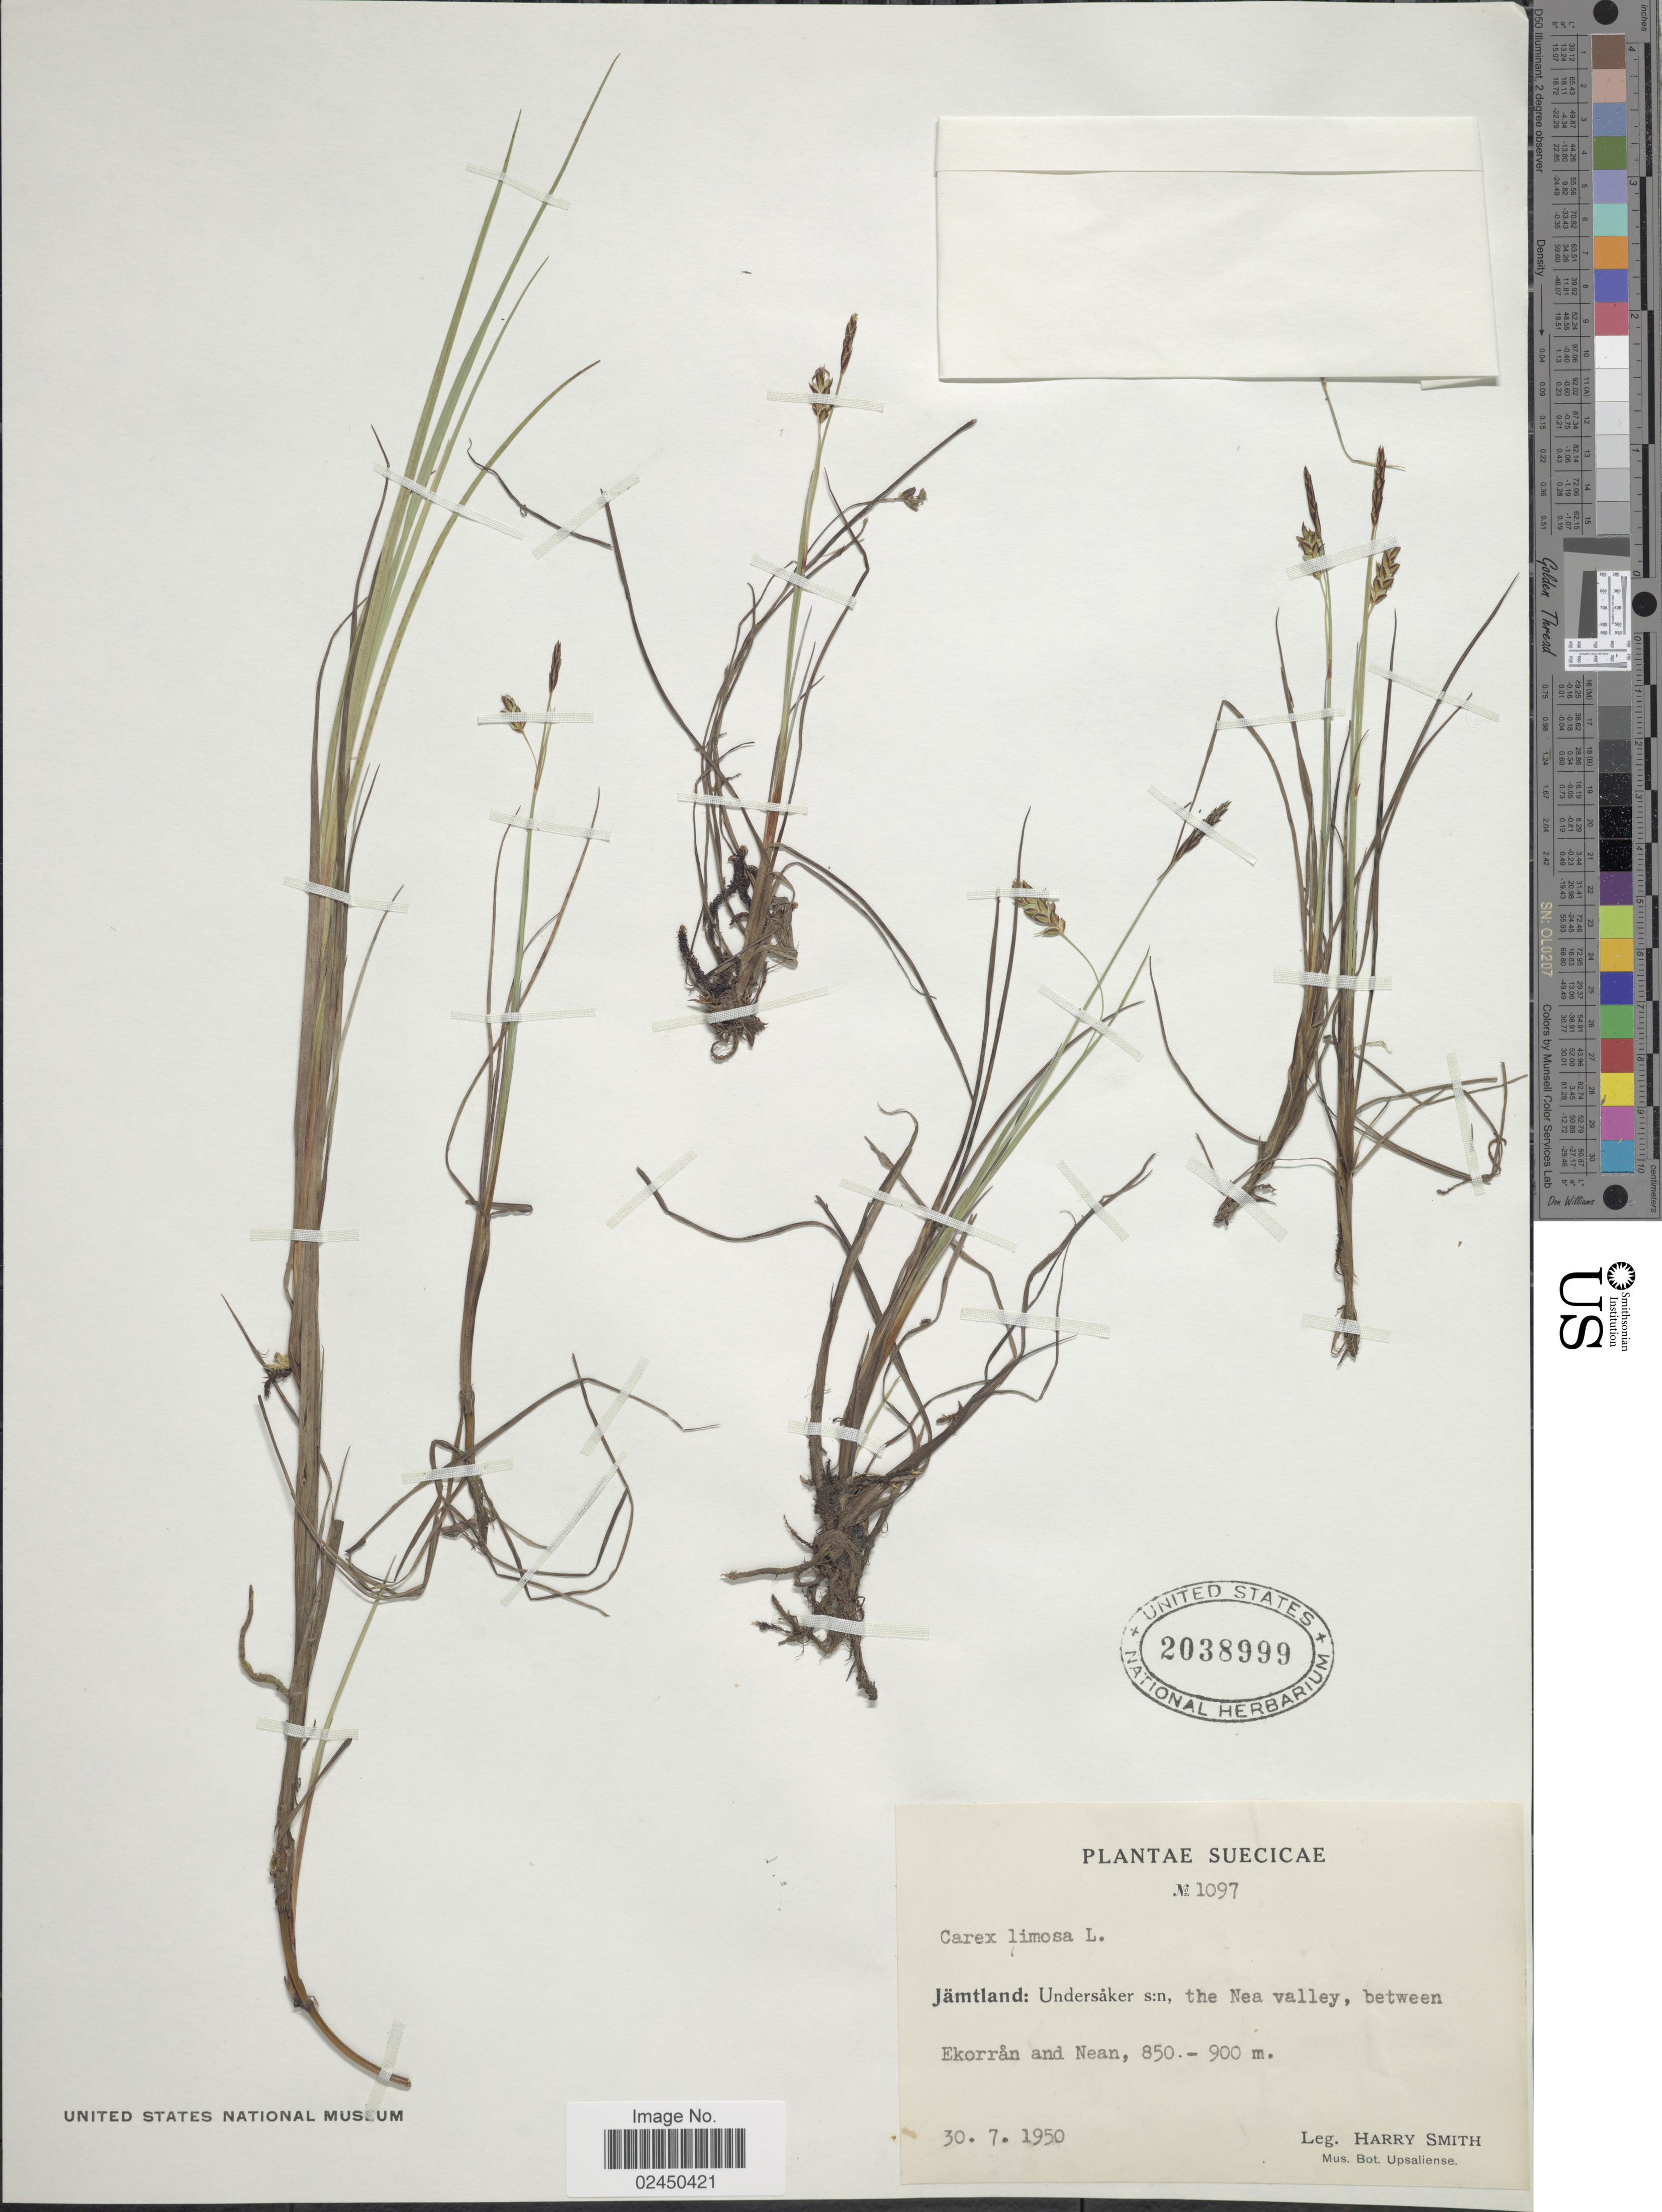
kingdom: Plantae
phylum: Tracheophyta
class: Liliopsida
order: Poales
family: Cyperaceae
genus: Carex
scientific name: Carex limosa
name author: L.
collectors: H. Smith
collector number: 1097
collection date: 1950-07-30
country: Sweden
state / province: Jämtland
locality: Jamtland: Undersaker s:n the Nea Valley, between Ekorran and Nean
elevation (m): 850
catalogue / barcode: US 2038999